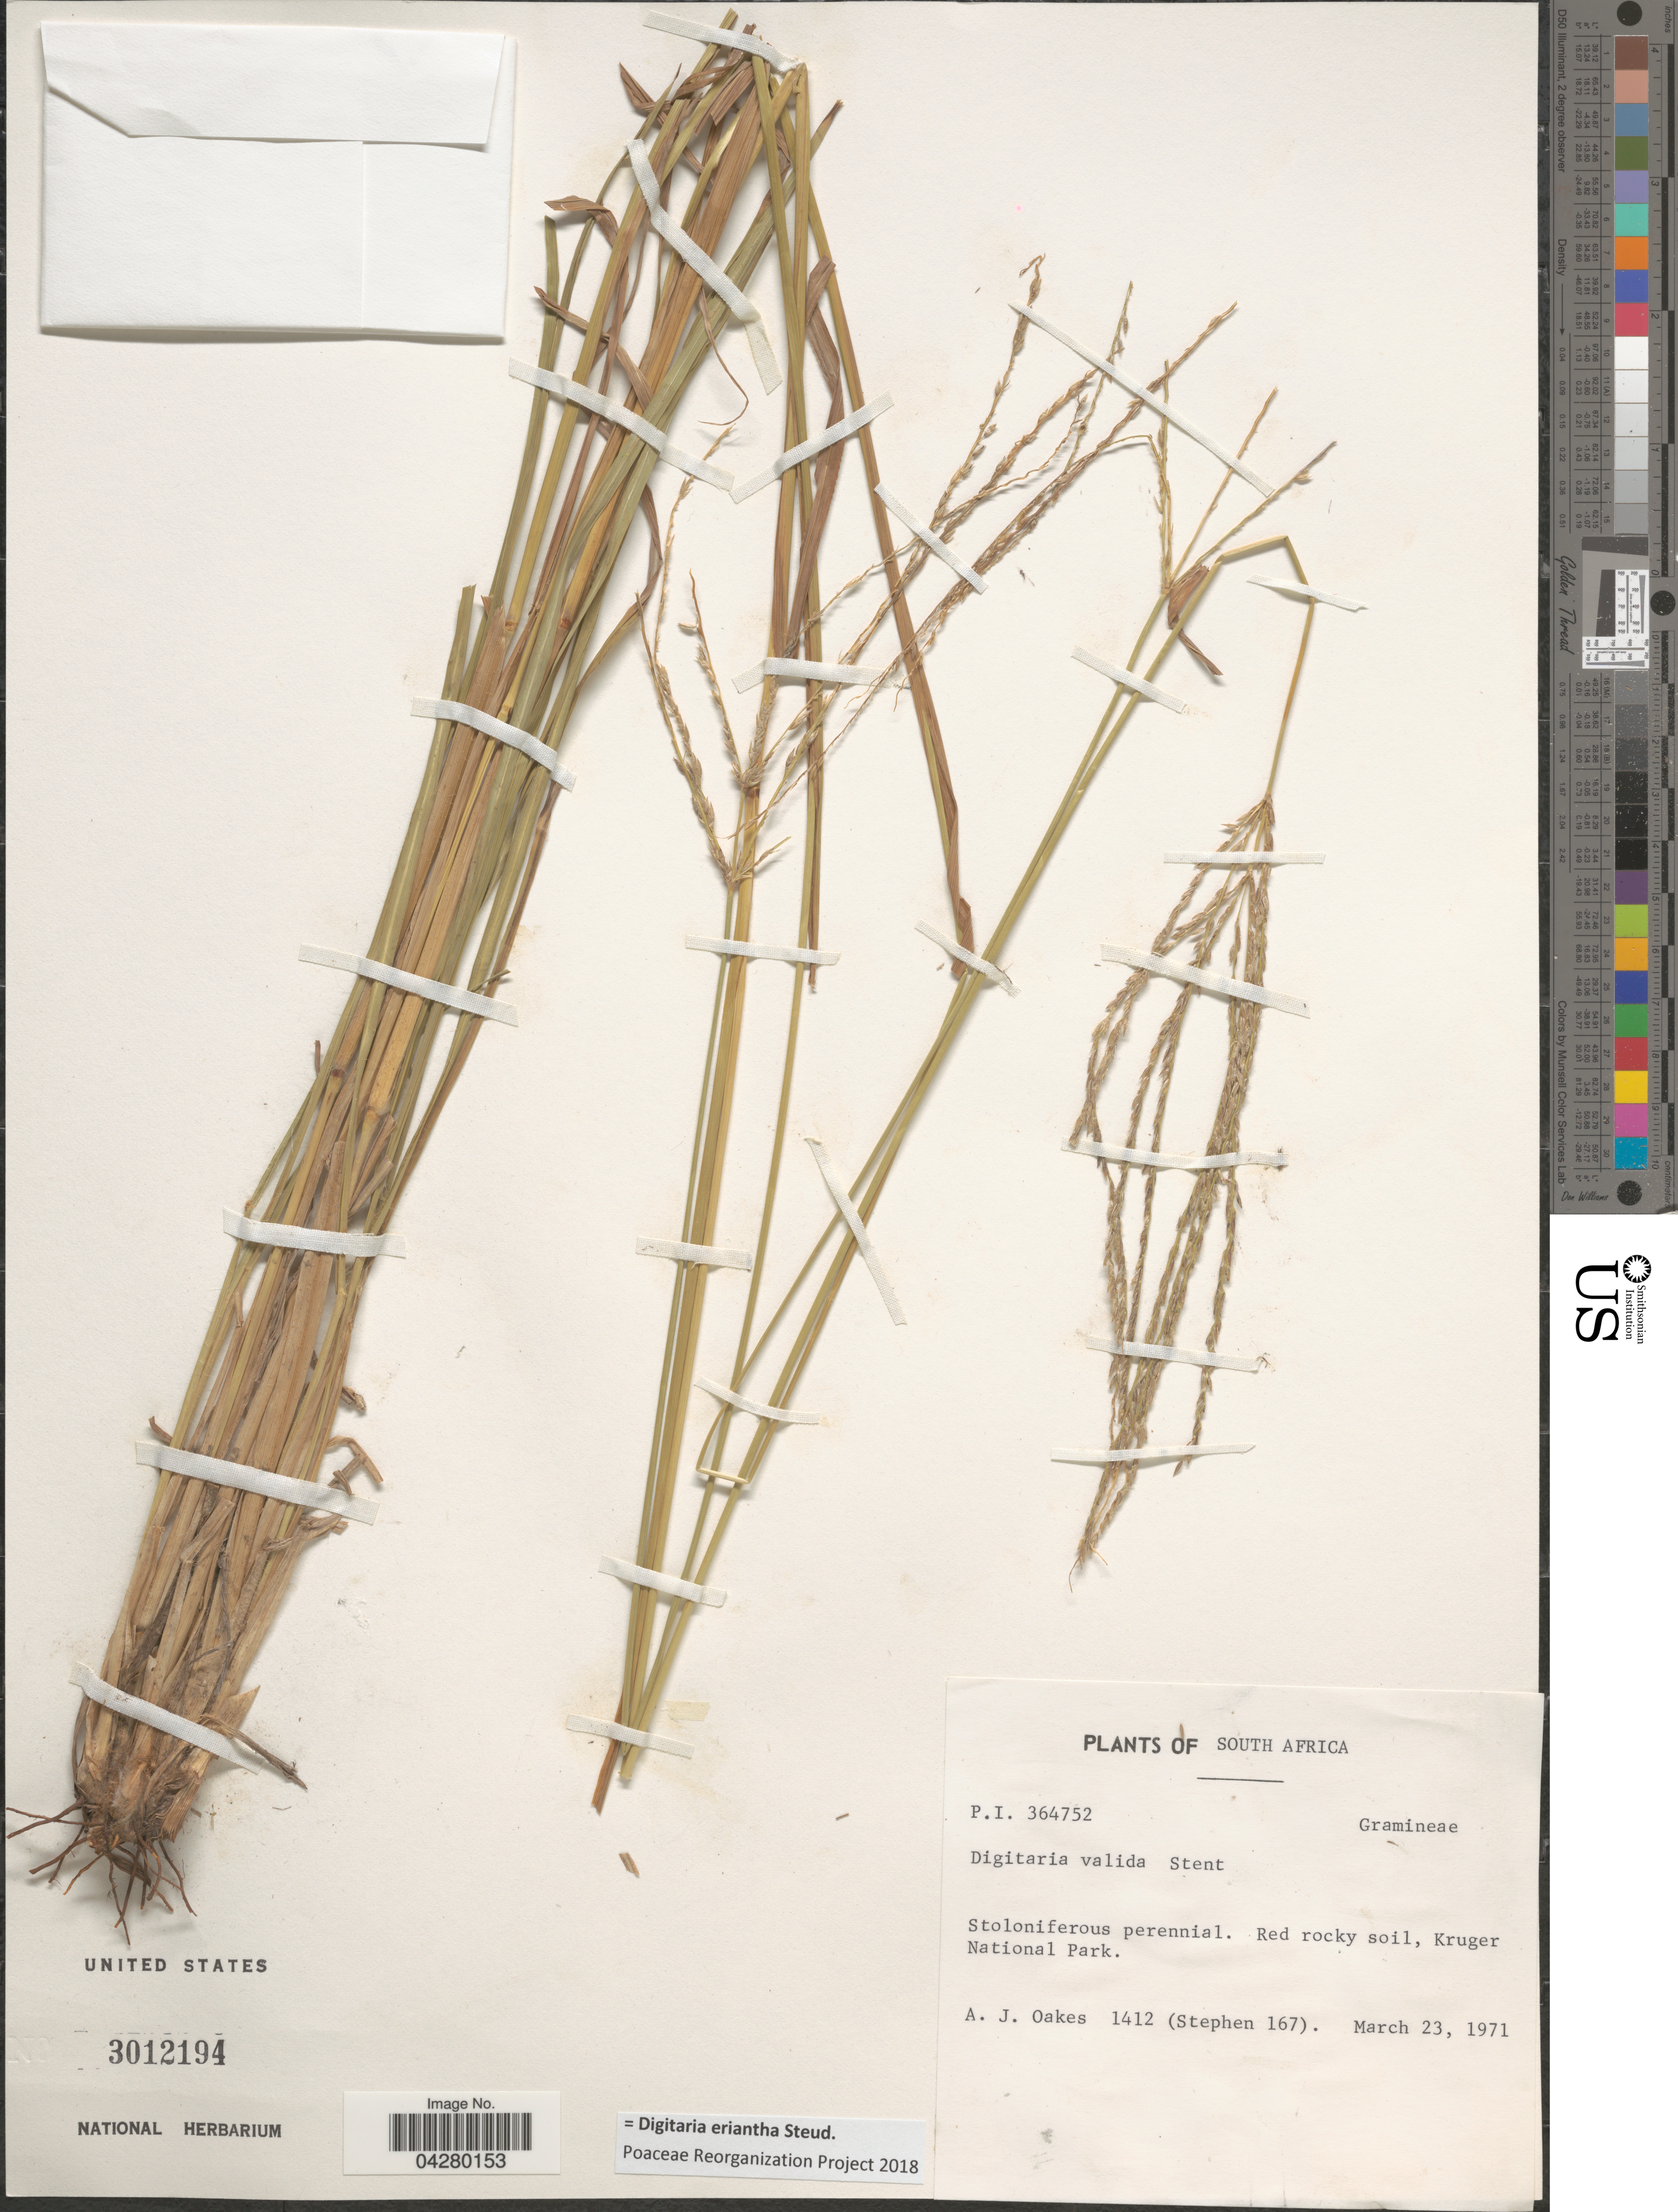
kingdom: Plantae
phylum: Tracheophyta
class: Liliopsida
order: Poales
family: Poaceae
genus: Digitaria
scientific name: Digitaria eriantha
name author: Steud.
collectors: A. Oakes & Stephen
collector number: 1412/167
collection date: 1971-03-23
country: South Africa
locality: Red rocky soil, Kruger National Park.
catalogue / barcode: US 3012194